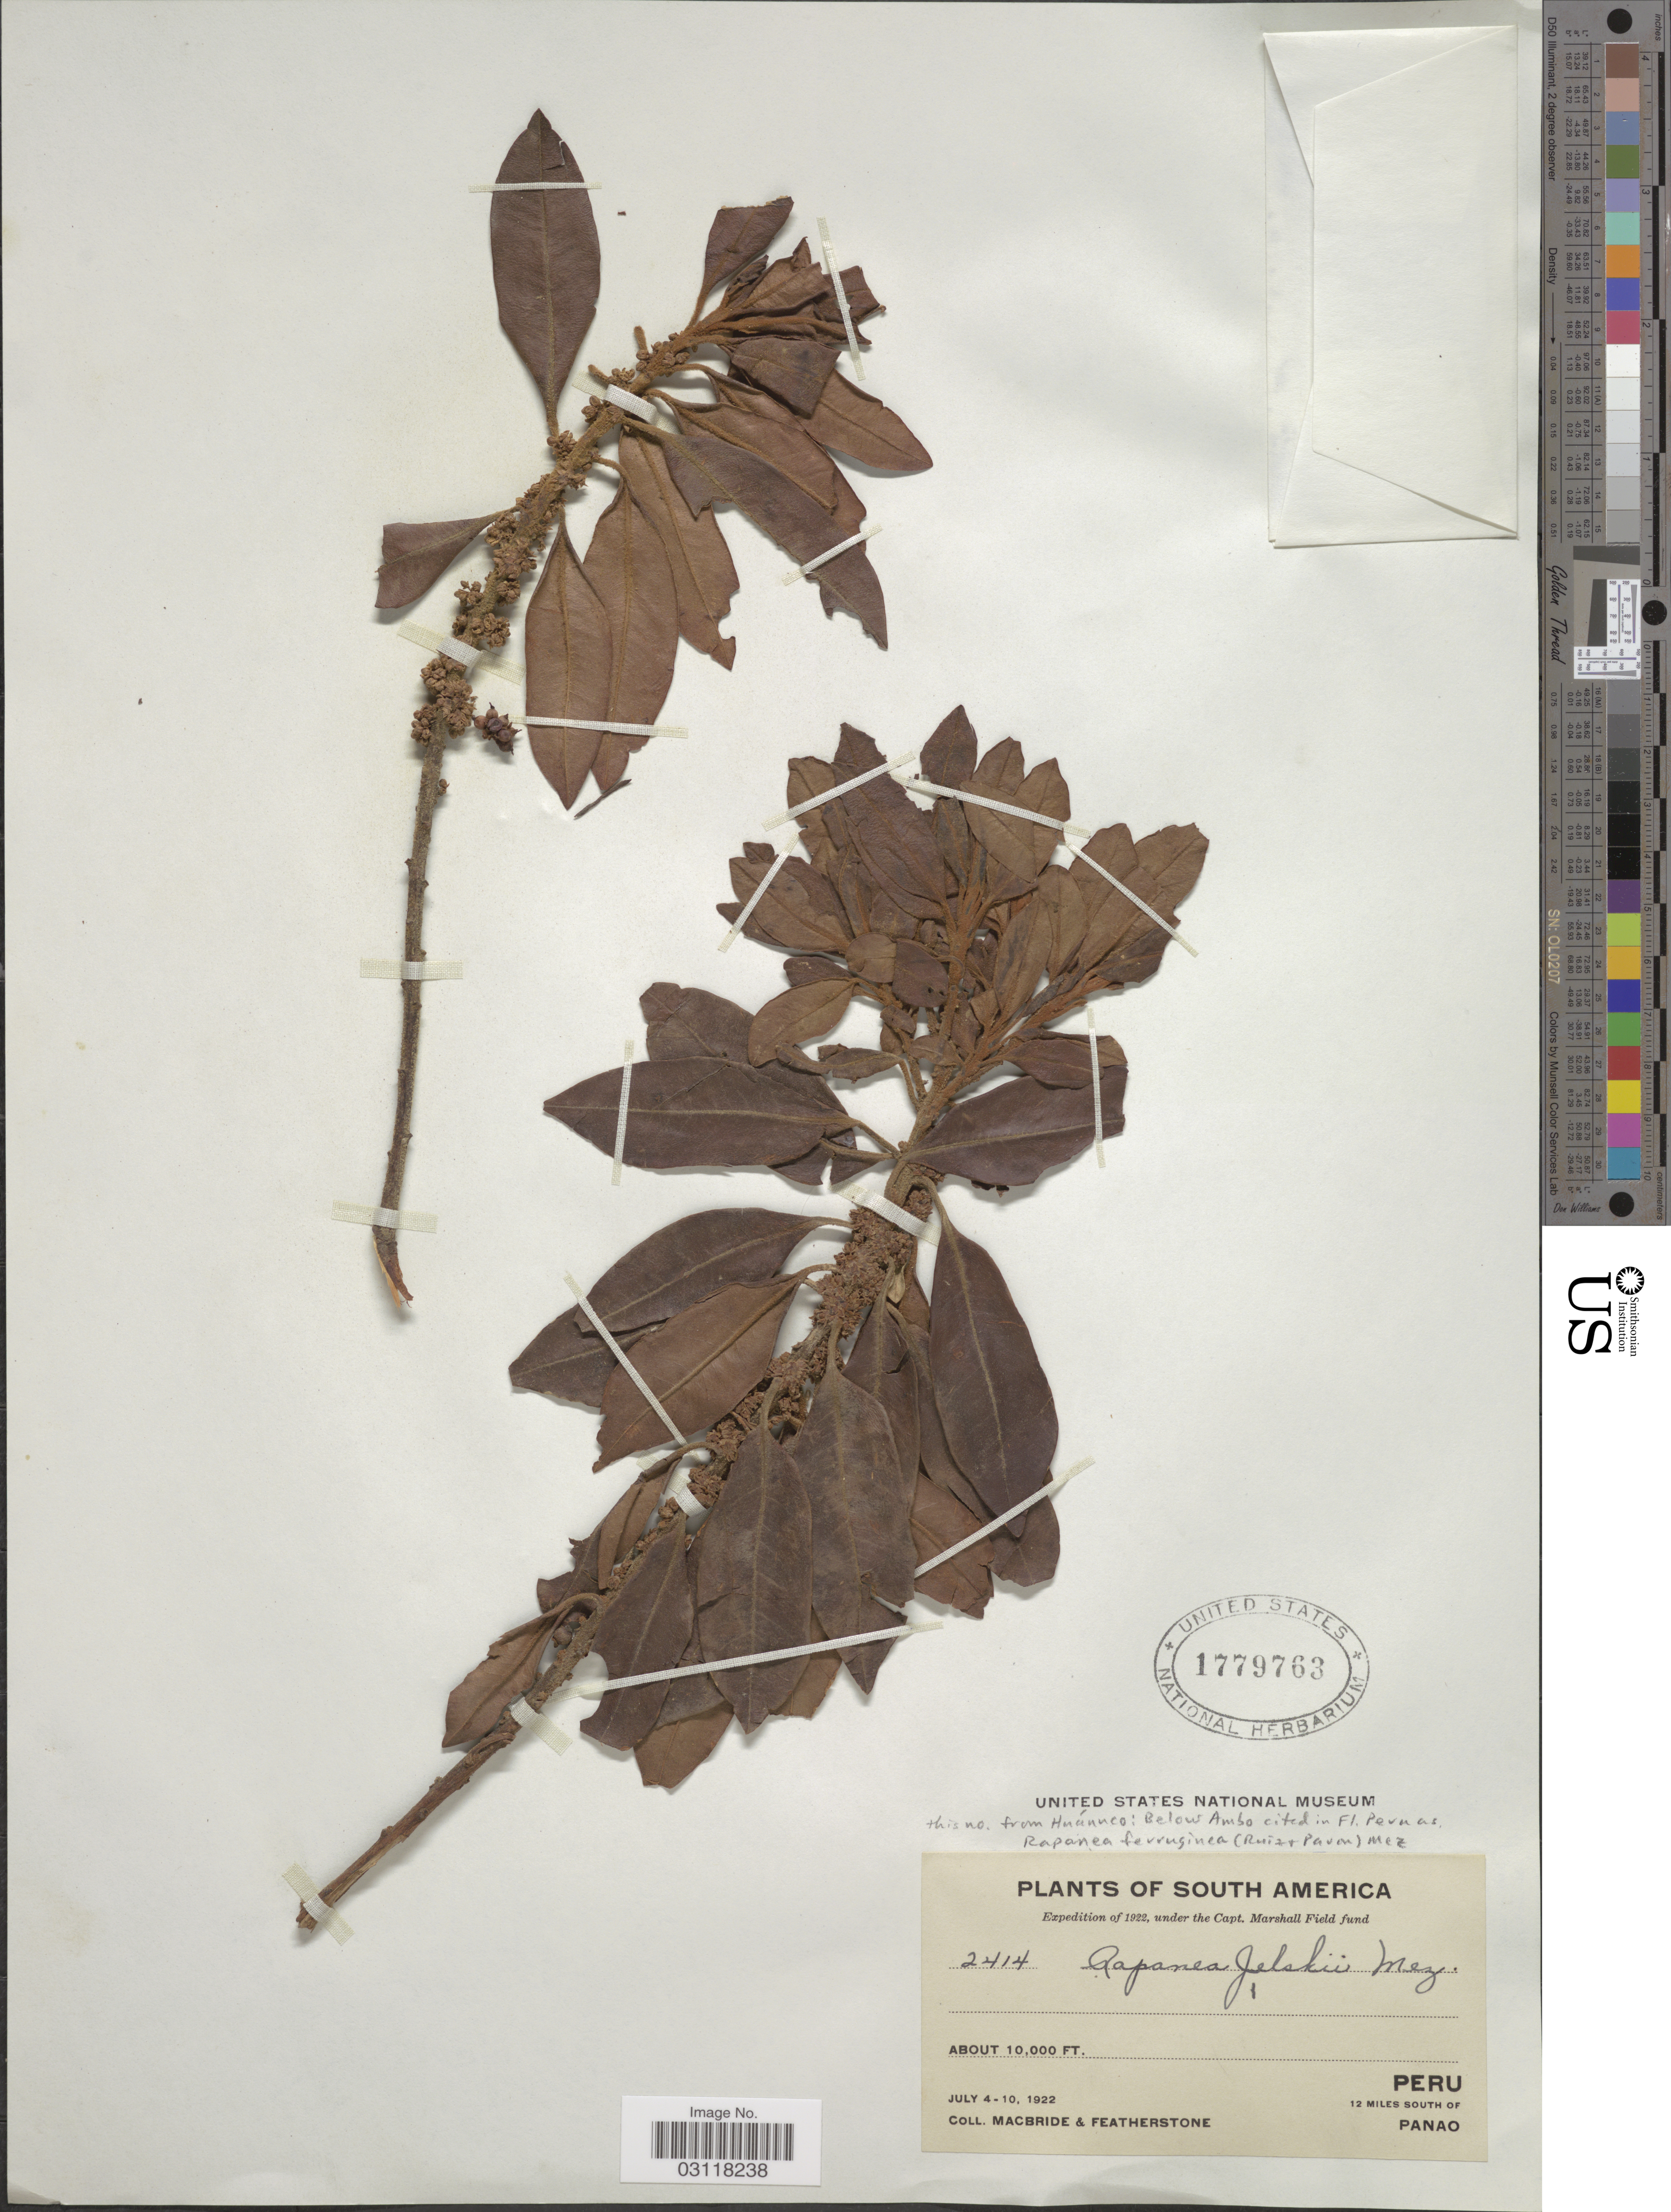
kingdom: Plantae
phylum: Tracheophyta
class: Magnoliopsida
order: Ericales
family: Primulaceae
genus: Rapanea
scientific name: Rapanea jelskii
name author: Mez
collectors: Macbride, -- & -. Featherstone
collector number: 2414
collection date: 1922-07-04/1922-07-10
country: Peru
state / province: Huánuco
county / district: Pachitea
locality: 12 miles south of Panao.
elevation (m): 3048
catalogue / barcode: US 1779763